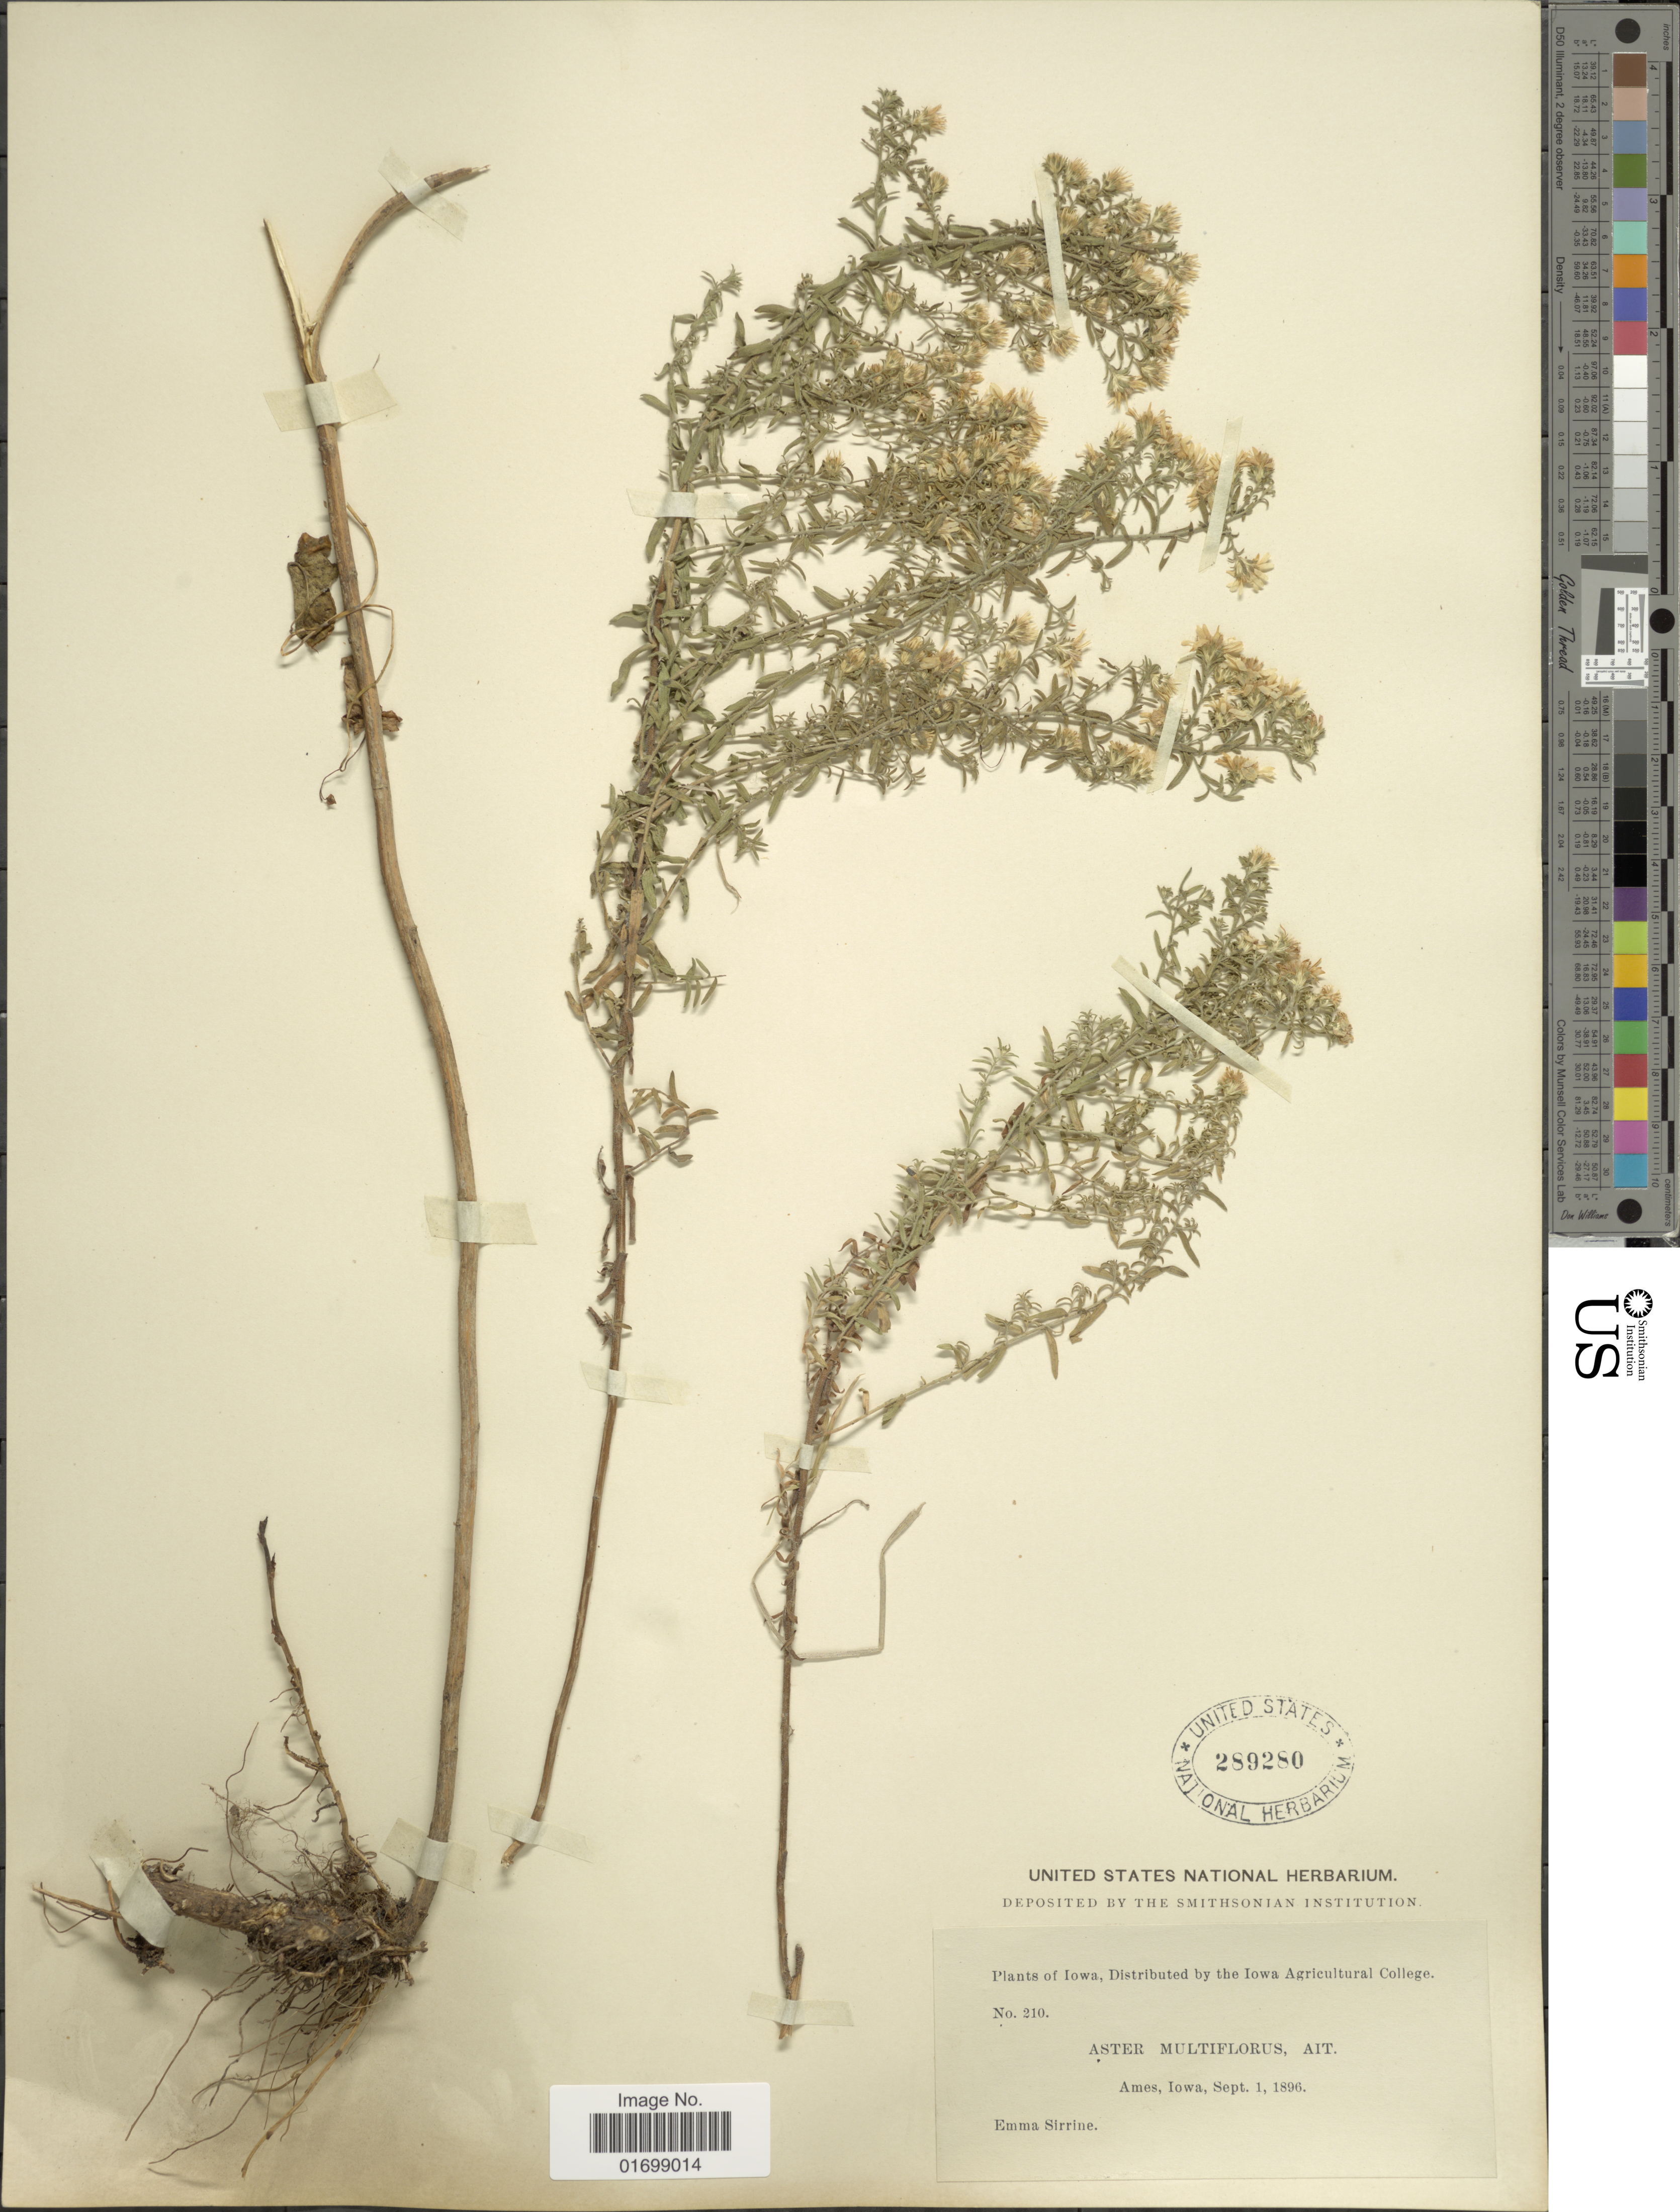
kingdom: Plantae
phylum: Tracheophyta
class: Magnoliopsida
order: Asterales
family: Asteraceae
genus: Symphyotrichum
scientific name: Symphyotrichum ericoides var. prostratum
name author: (Kuntze) G.L. Nesom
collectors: E. Sirrine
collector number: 210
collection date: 1896-09-01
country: United States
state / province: Iowa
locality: Ames.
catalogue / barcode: US 289280